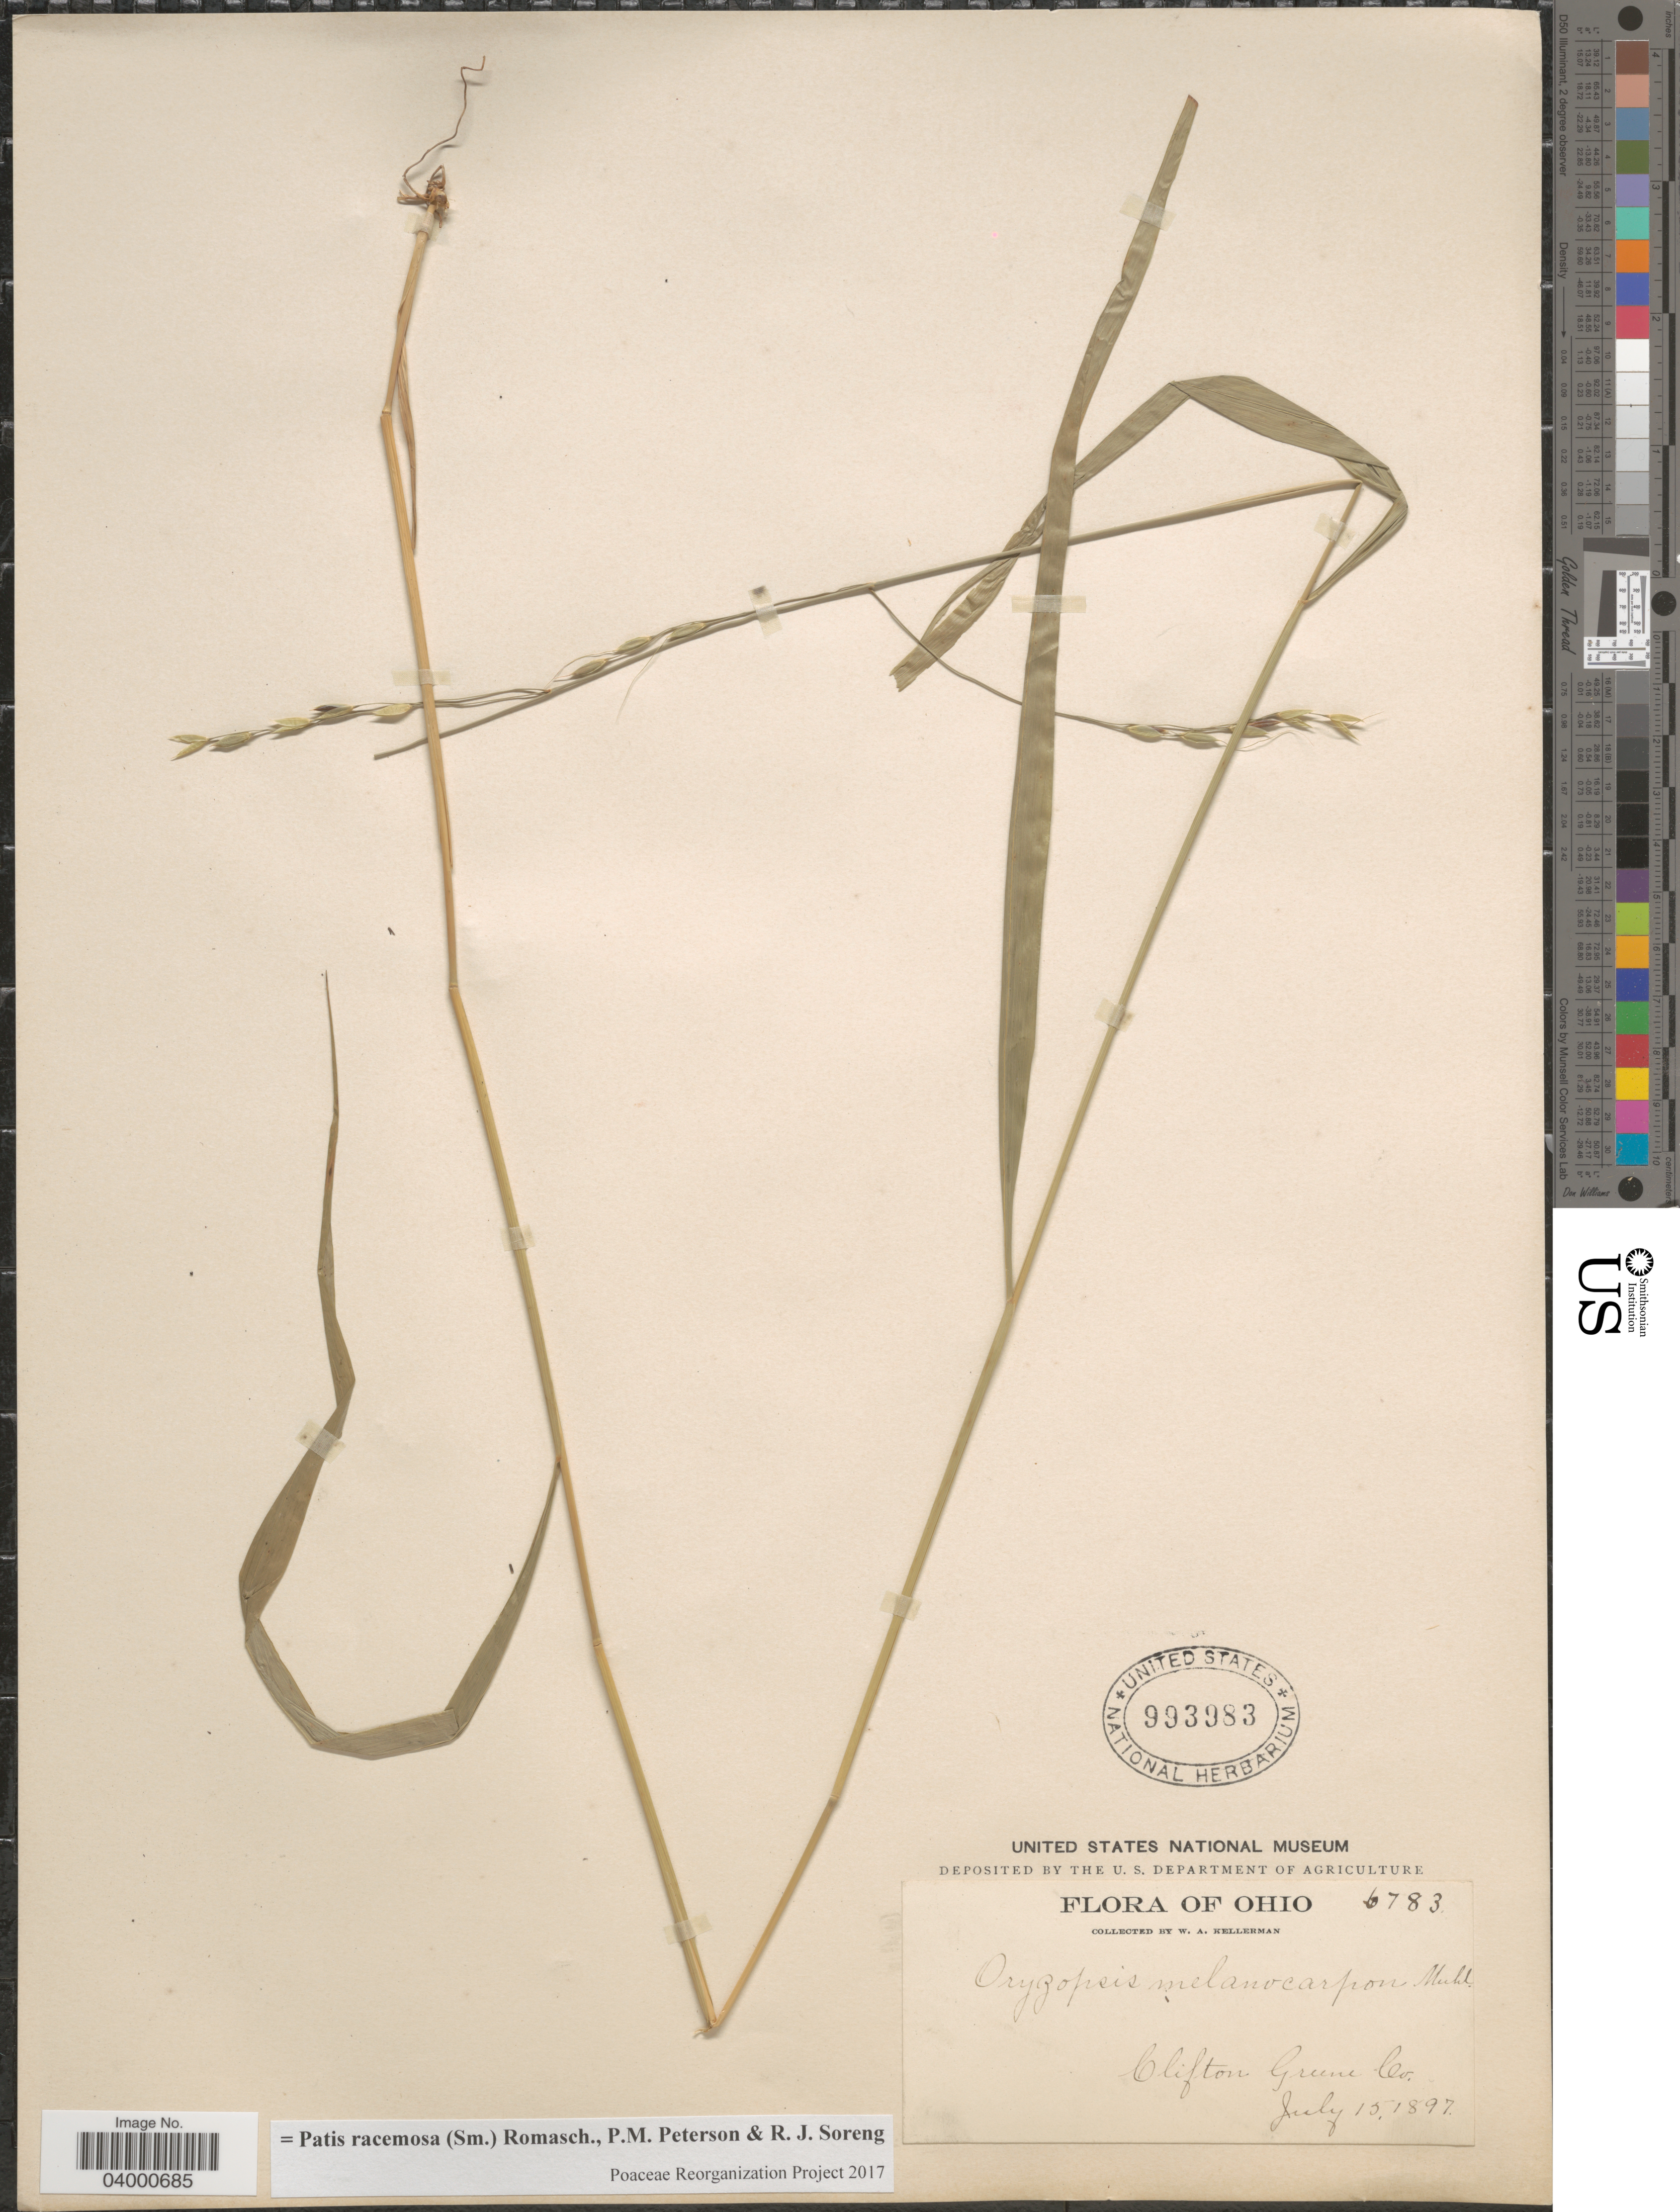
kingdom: Plantae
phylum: Tracheophyta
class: Liliopsida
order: Poales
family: Poaceae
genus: Patis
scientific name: Patis racemosa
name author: (Sm.) Romasch. et al.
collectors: W. Kellerman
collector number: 6783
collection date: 1897-07-15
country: United States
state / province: Ohio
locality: Clifton Greene Co.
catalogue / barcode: US 993983